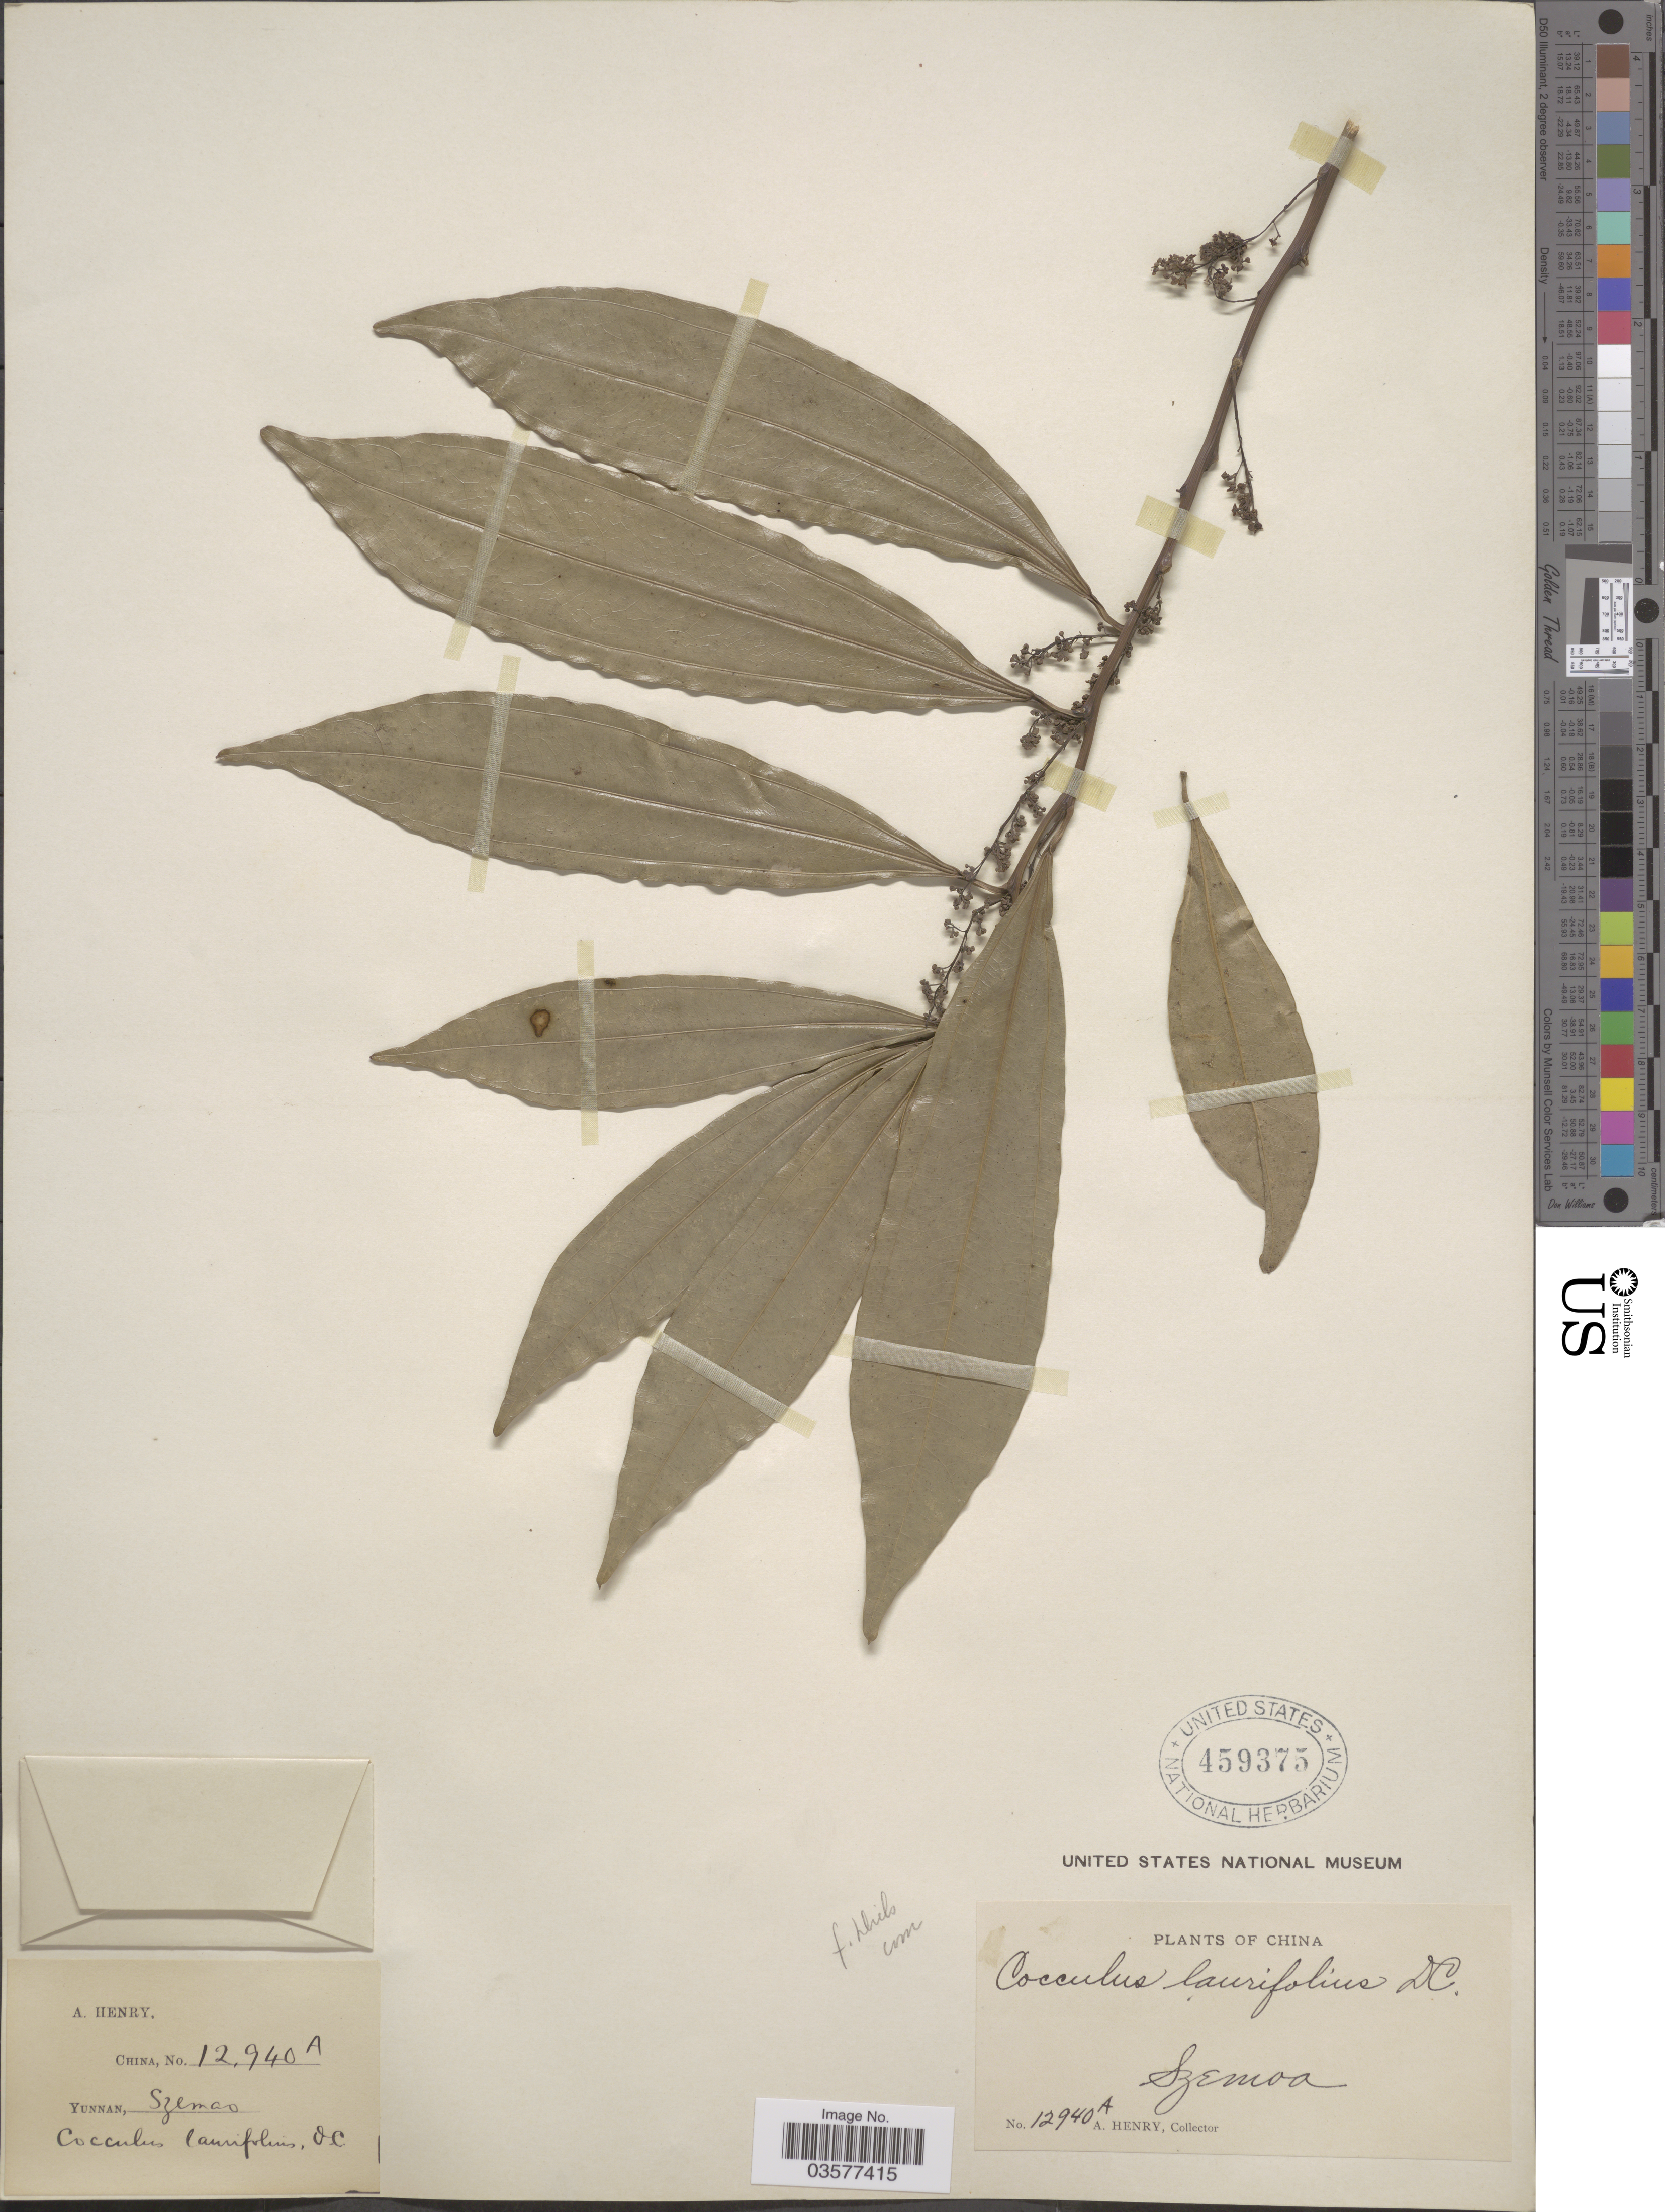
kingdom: Plantae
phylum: Tracheophyta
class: Magnoliopsida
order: Ranunculales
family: Menispermaceae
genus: Cocculus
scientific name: Cocculus laurifolius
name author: DC.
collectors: A. Henry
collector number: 12940 A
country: China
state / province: Yunnan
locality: Szemoa.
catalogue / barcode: US 459375